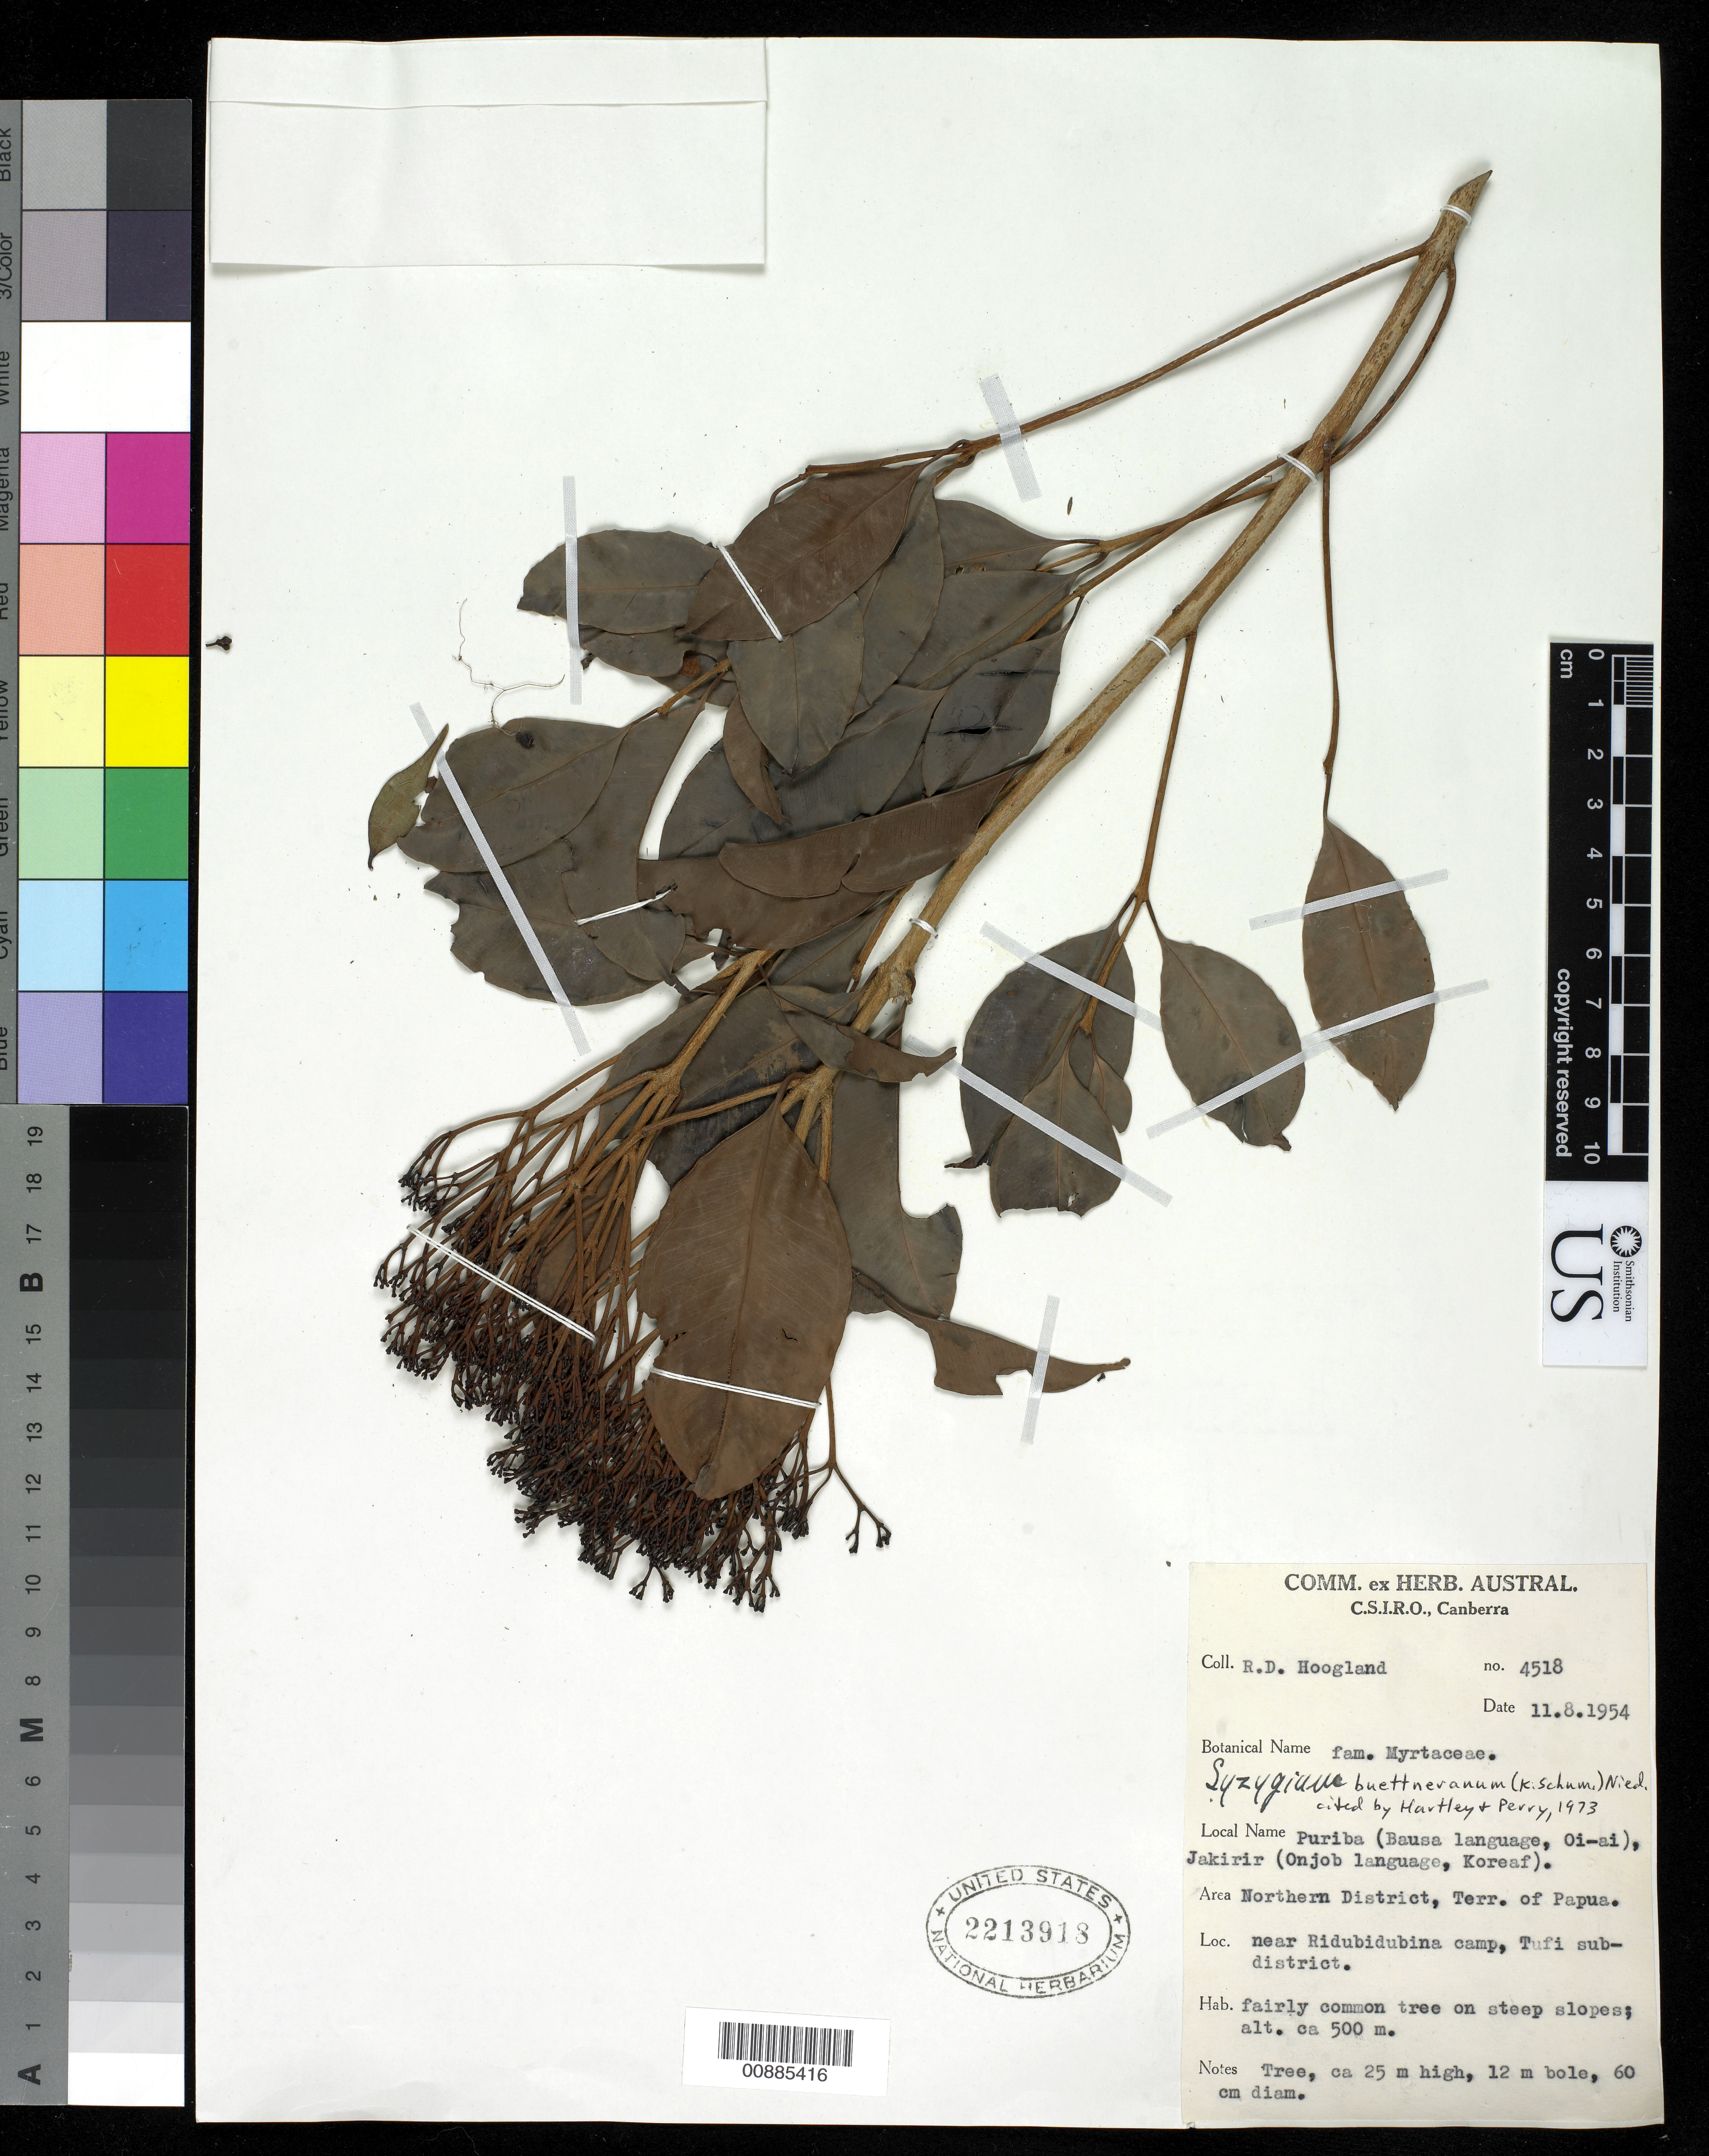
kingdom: Plantae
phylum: Tracheophyta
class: Magnoliopsida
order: Myrtales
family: Myrtaceae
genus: Syzygium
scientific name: Syzygium buettnerianum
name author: (K. Schum.) Nied.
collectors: R. D. Hoogland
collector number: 4518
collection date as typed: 11 Aug 1954 or 08 Nov 1954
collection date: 1954-08-11 or 1954-11-08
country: Papua New Guinea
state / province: Northern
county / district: Tufi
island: New Guinea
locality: near Ridubidubina camp, Tufi sub-district.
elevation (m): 500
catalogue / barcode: US 2213918